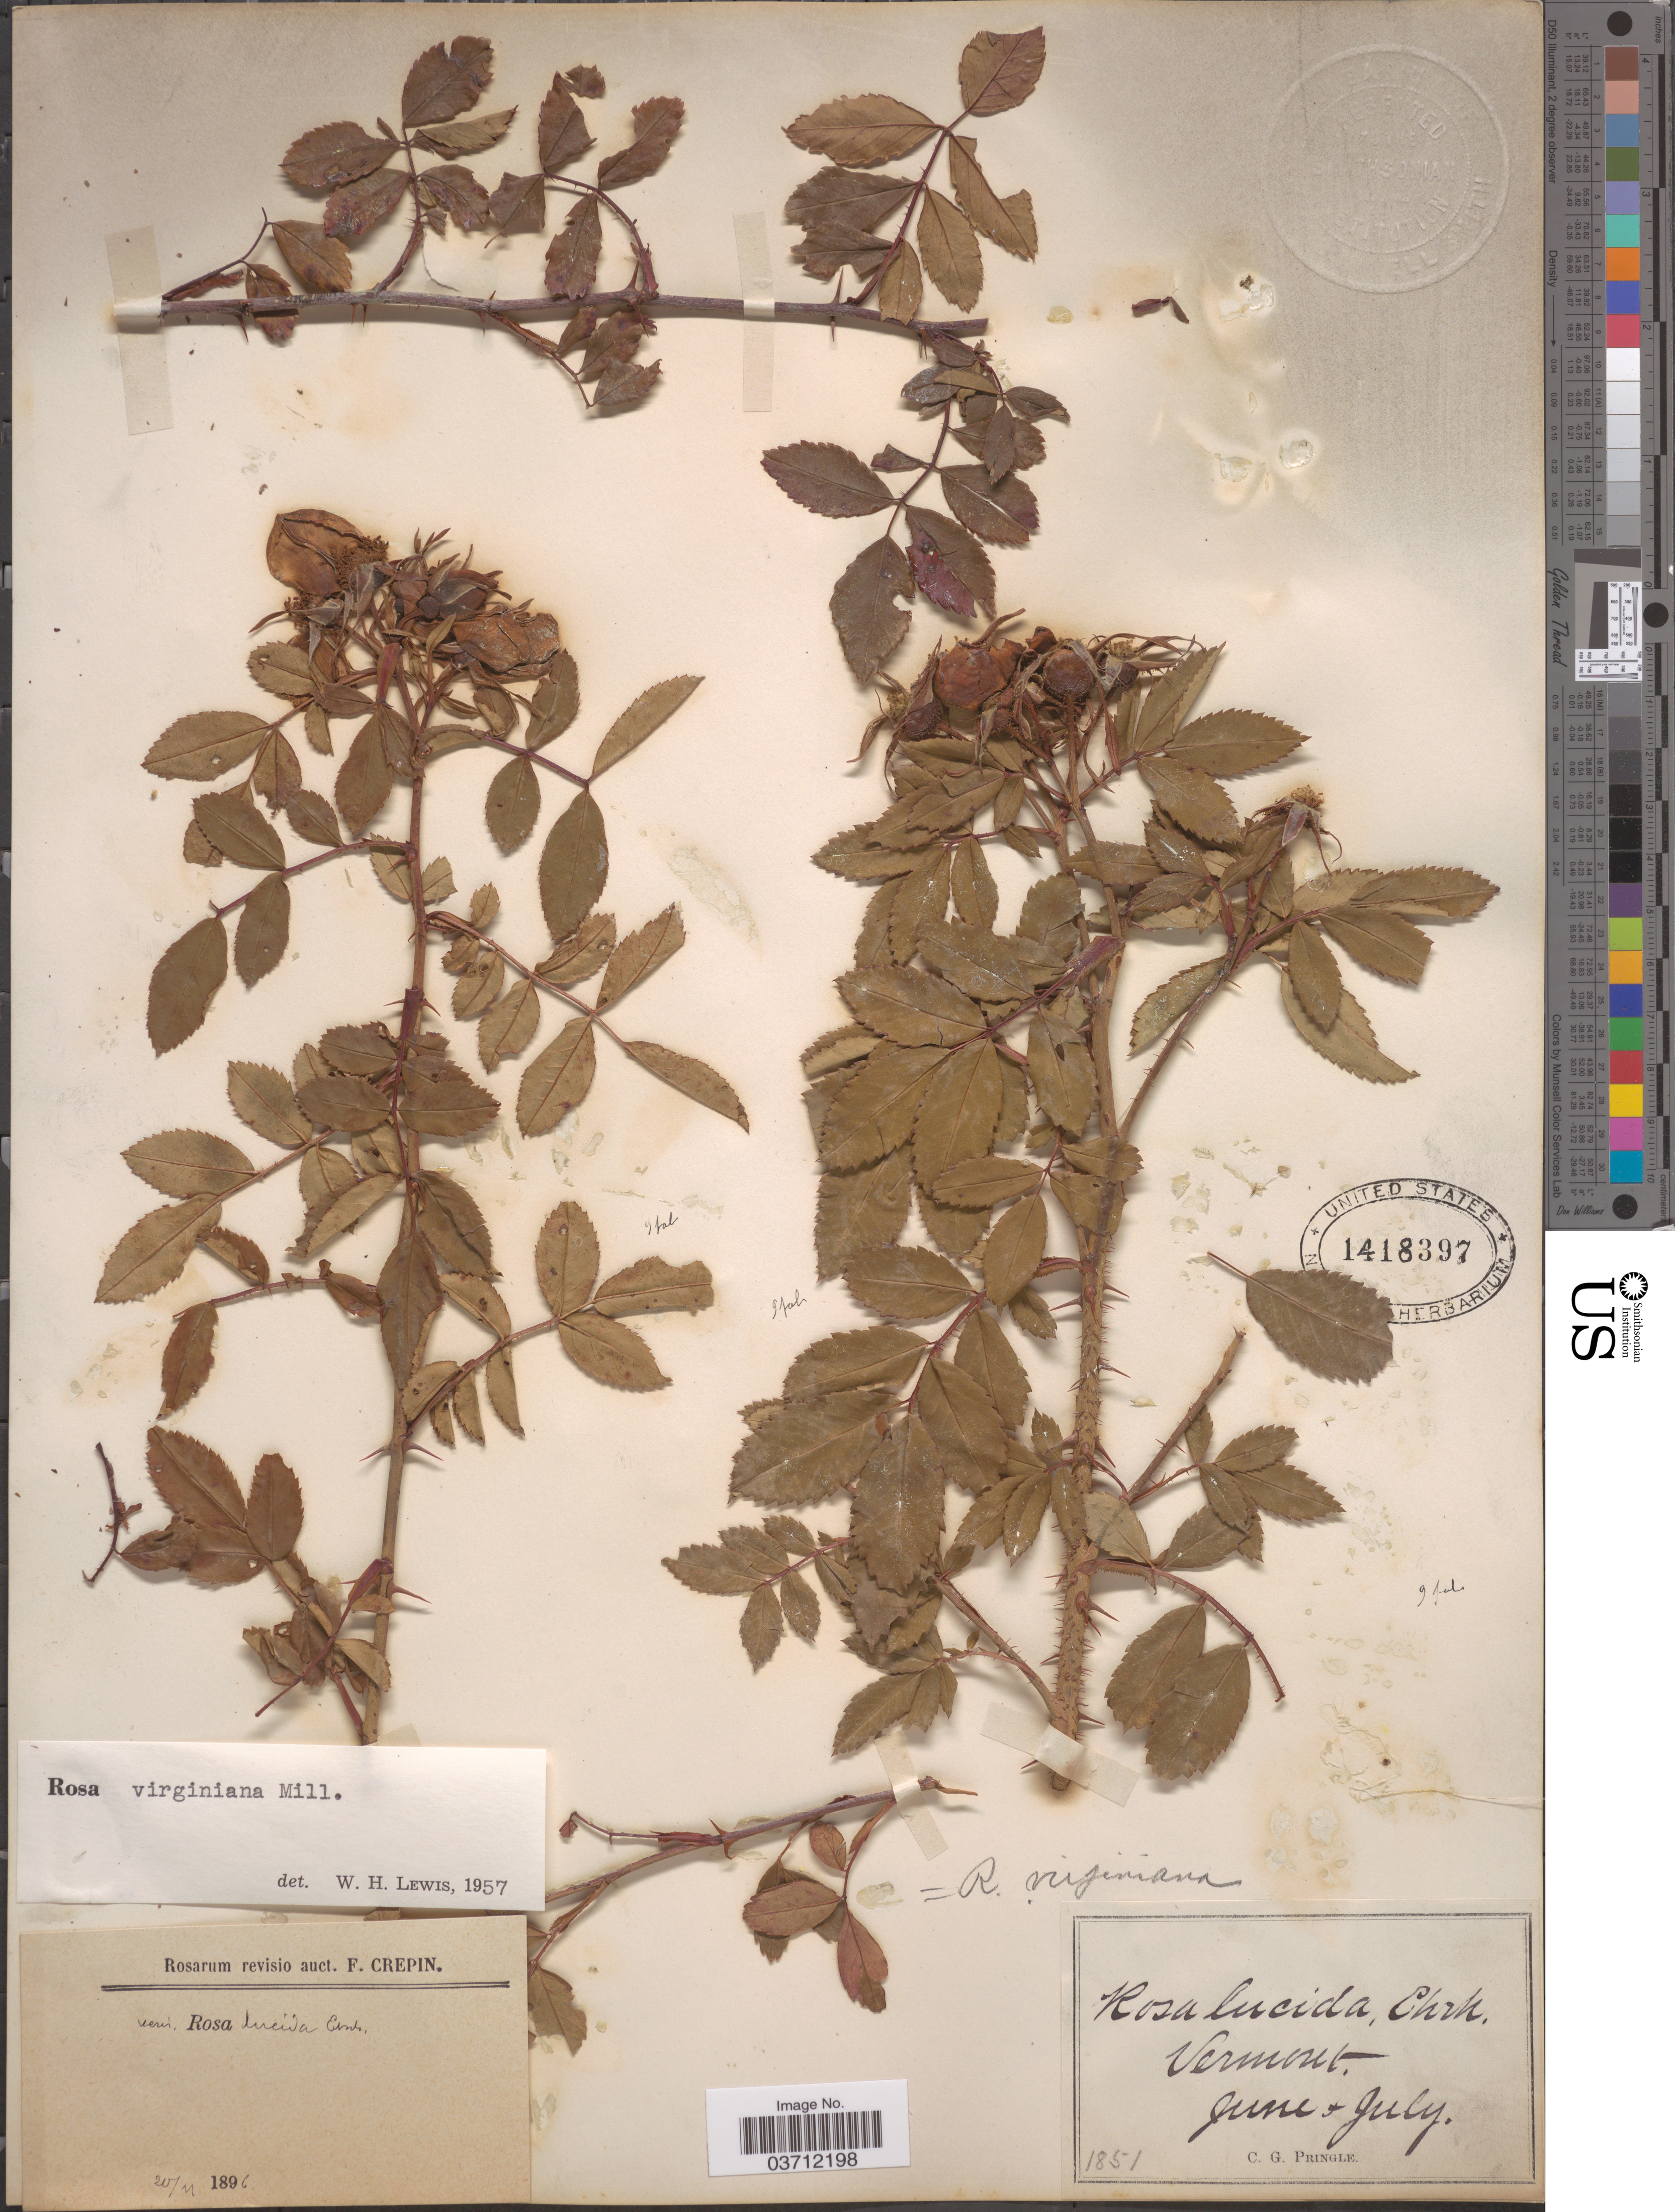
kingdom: Plantae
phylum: Tracheophyta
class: Magnoliopsida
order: Rosales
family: Rosaceae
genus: Rosa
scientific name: Rosa virginiana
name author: Mill.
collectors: C. G. Pringle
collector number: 1851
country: United States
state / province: Vermont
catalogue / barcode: US 1418397